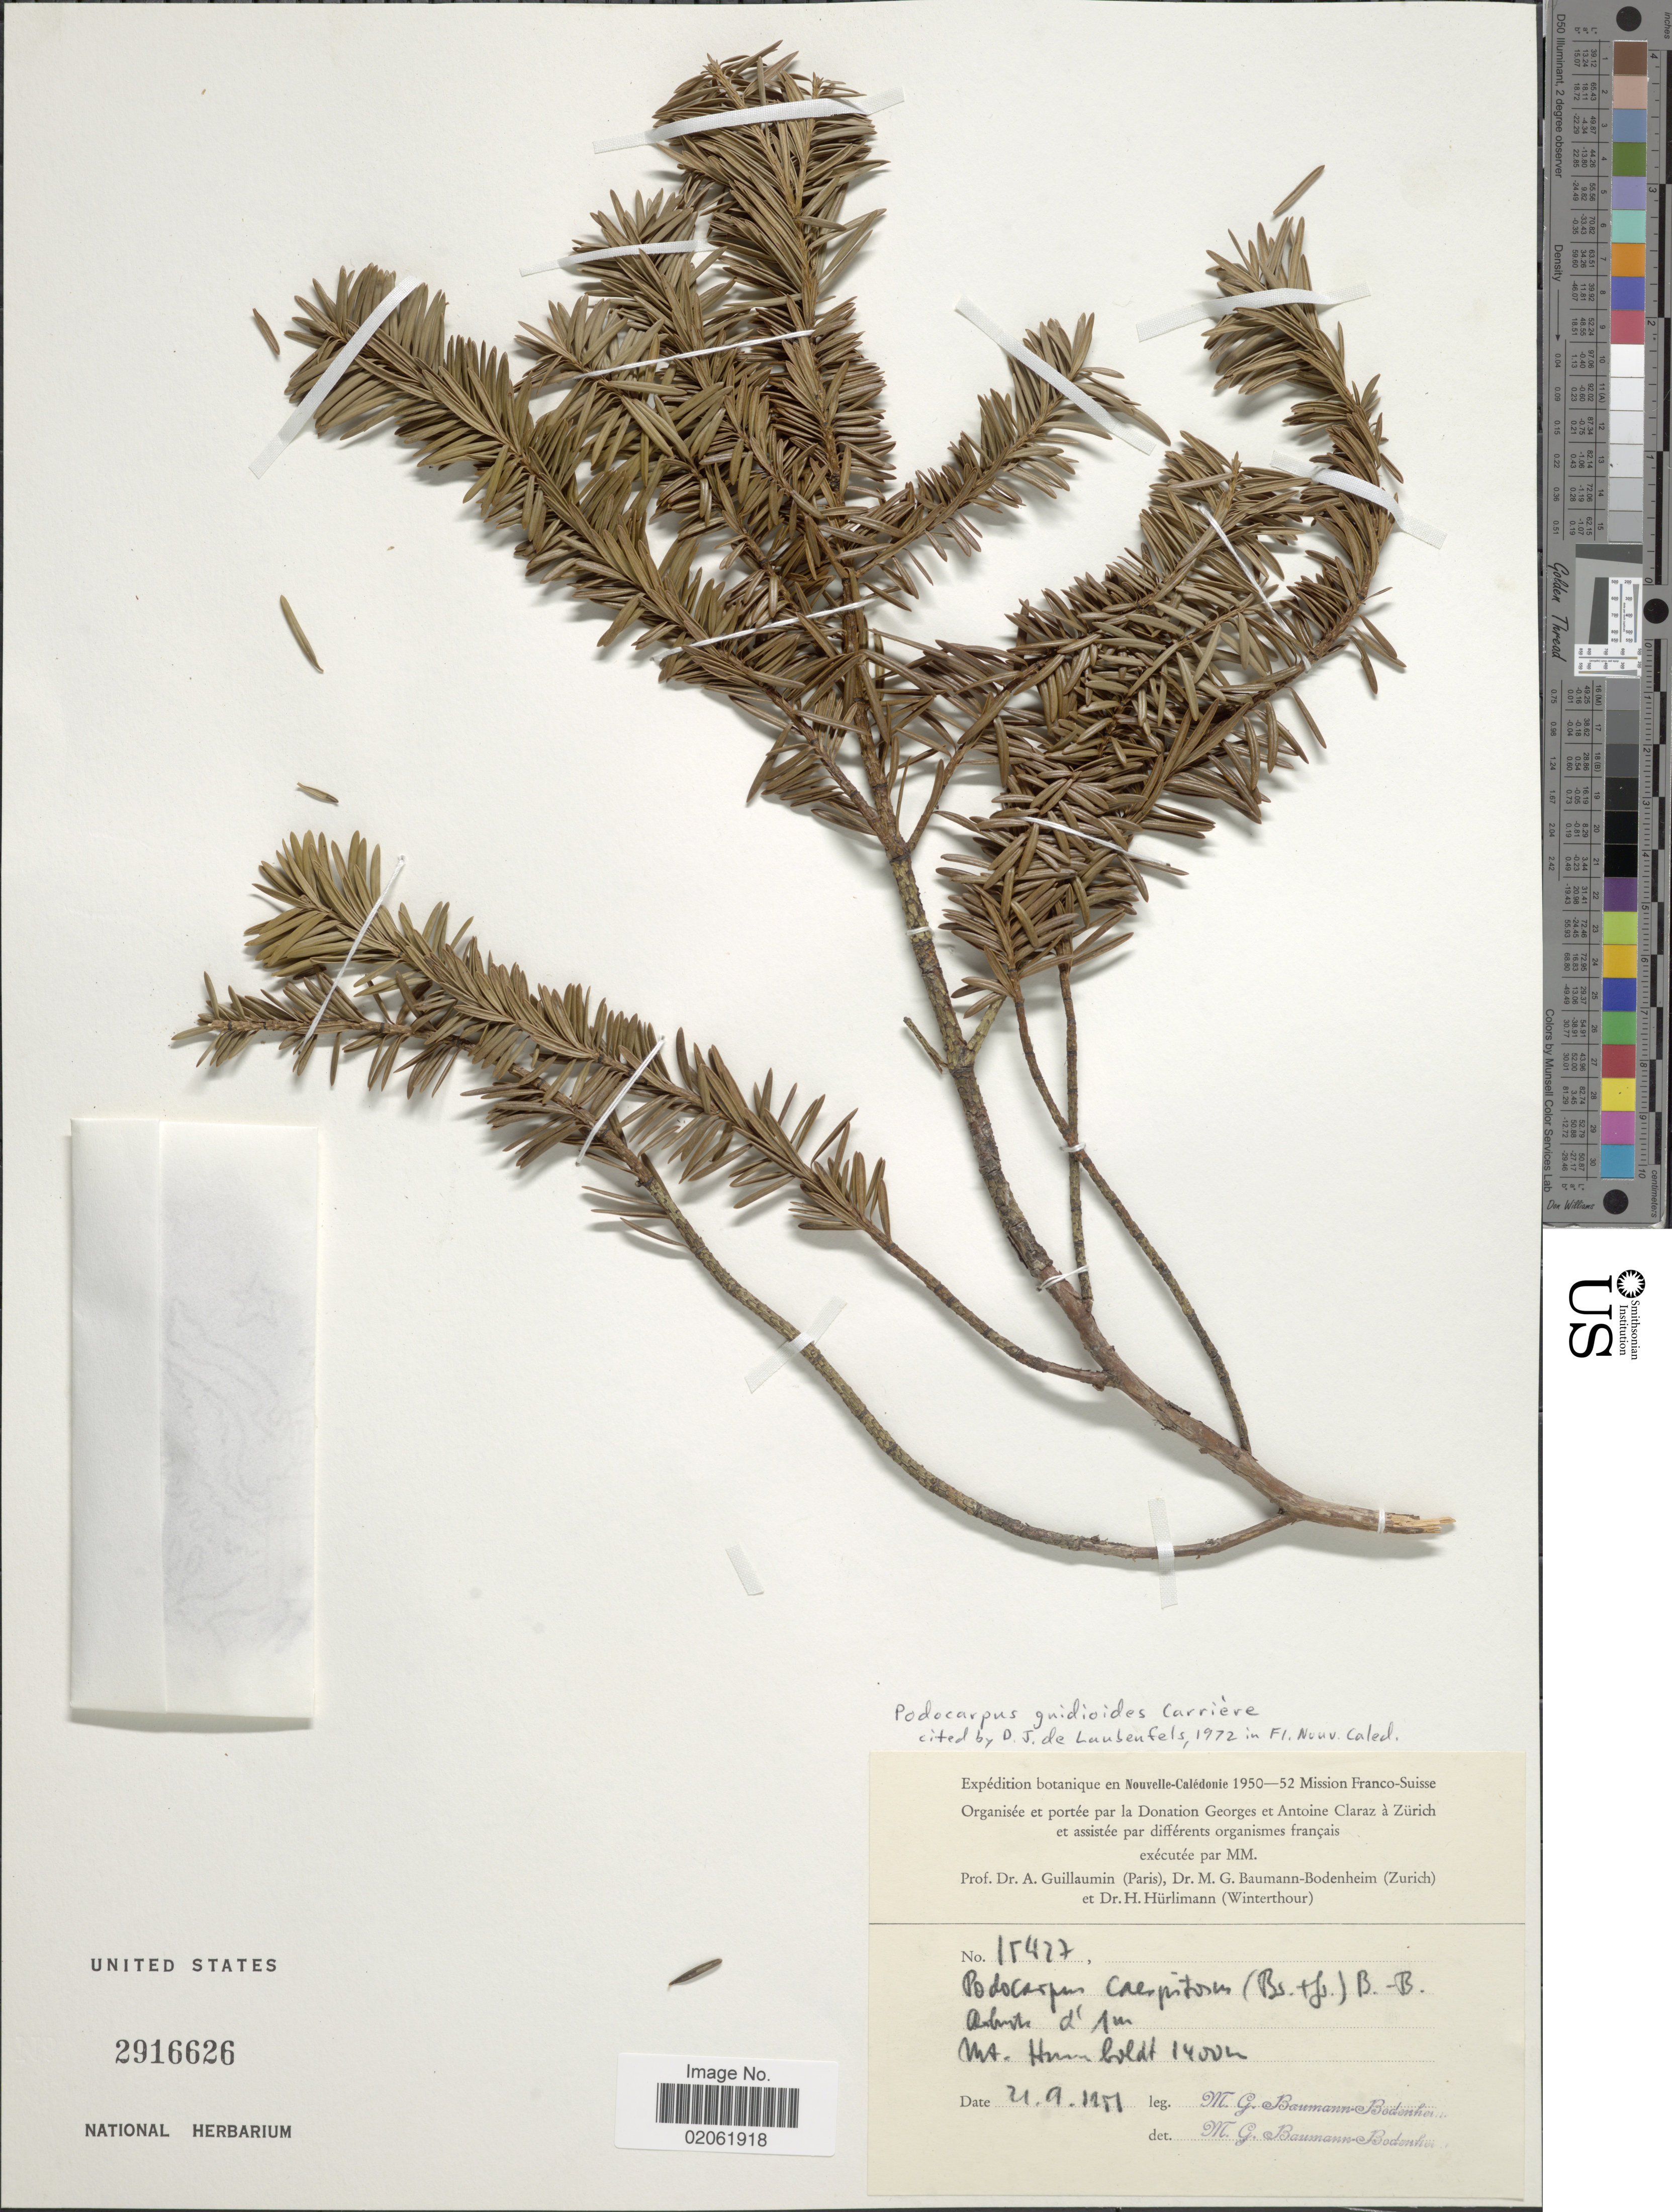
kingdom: Plantae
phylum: Tracheophyta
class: Pinopsida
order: Pinales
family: Podocarpaceae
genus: Podocarpus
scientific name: Podocarpus gnidioides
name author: Carrière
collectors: M. G. Baumann-Bodenheim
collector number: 15427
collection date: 1951-09-21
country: New Caledonia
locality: Mt. Humboldt.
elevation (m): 1400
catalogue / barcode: US 2916626